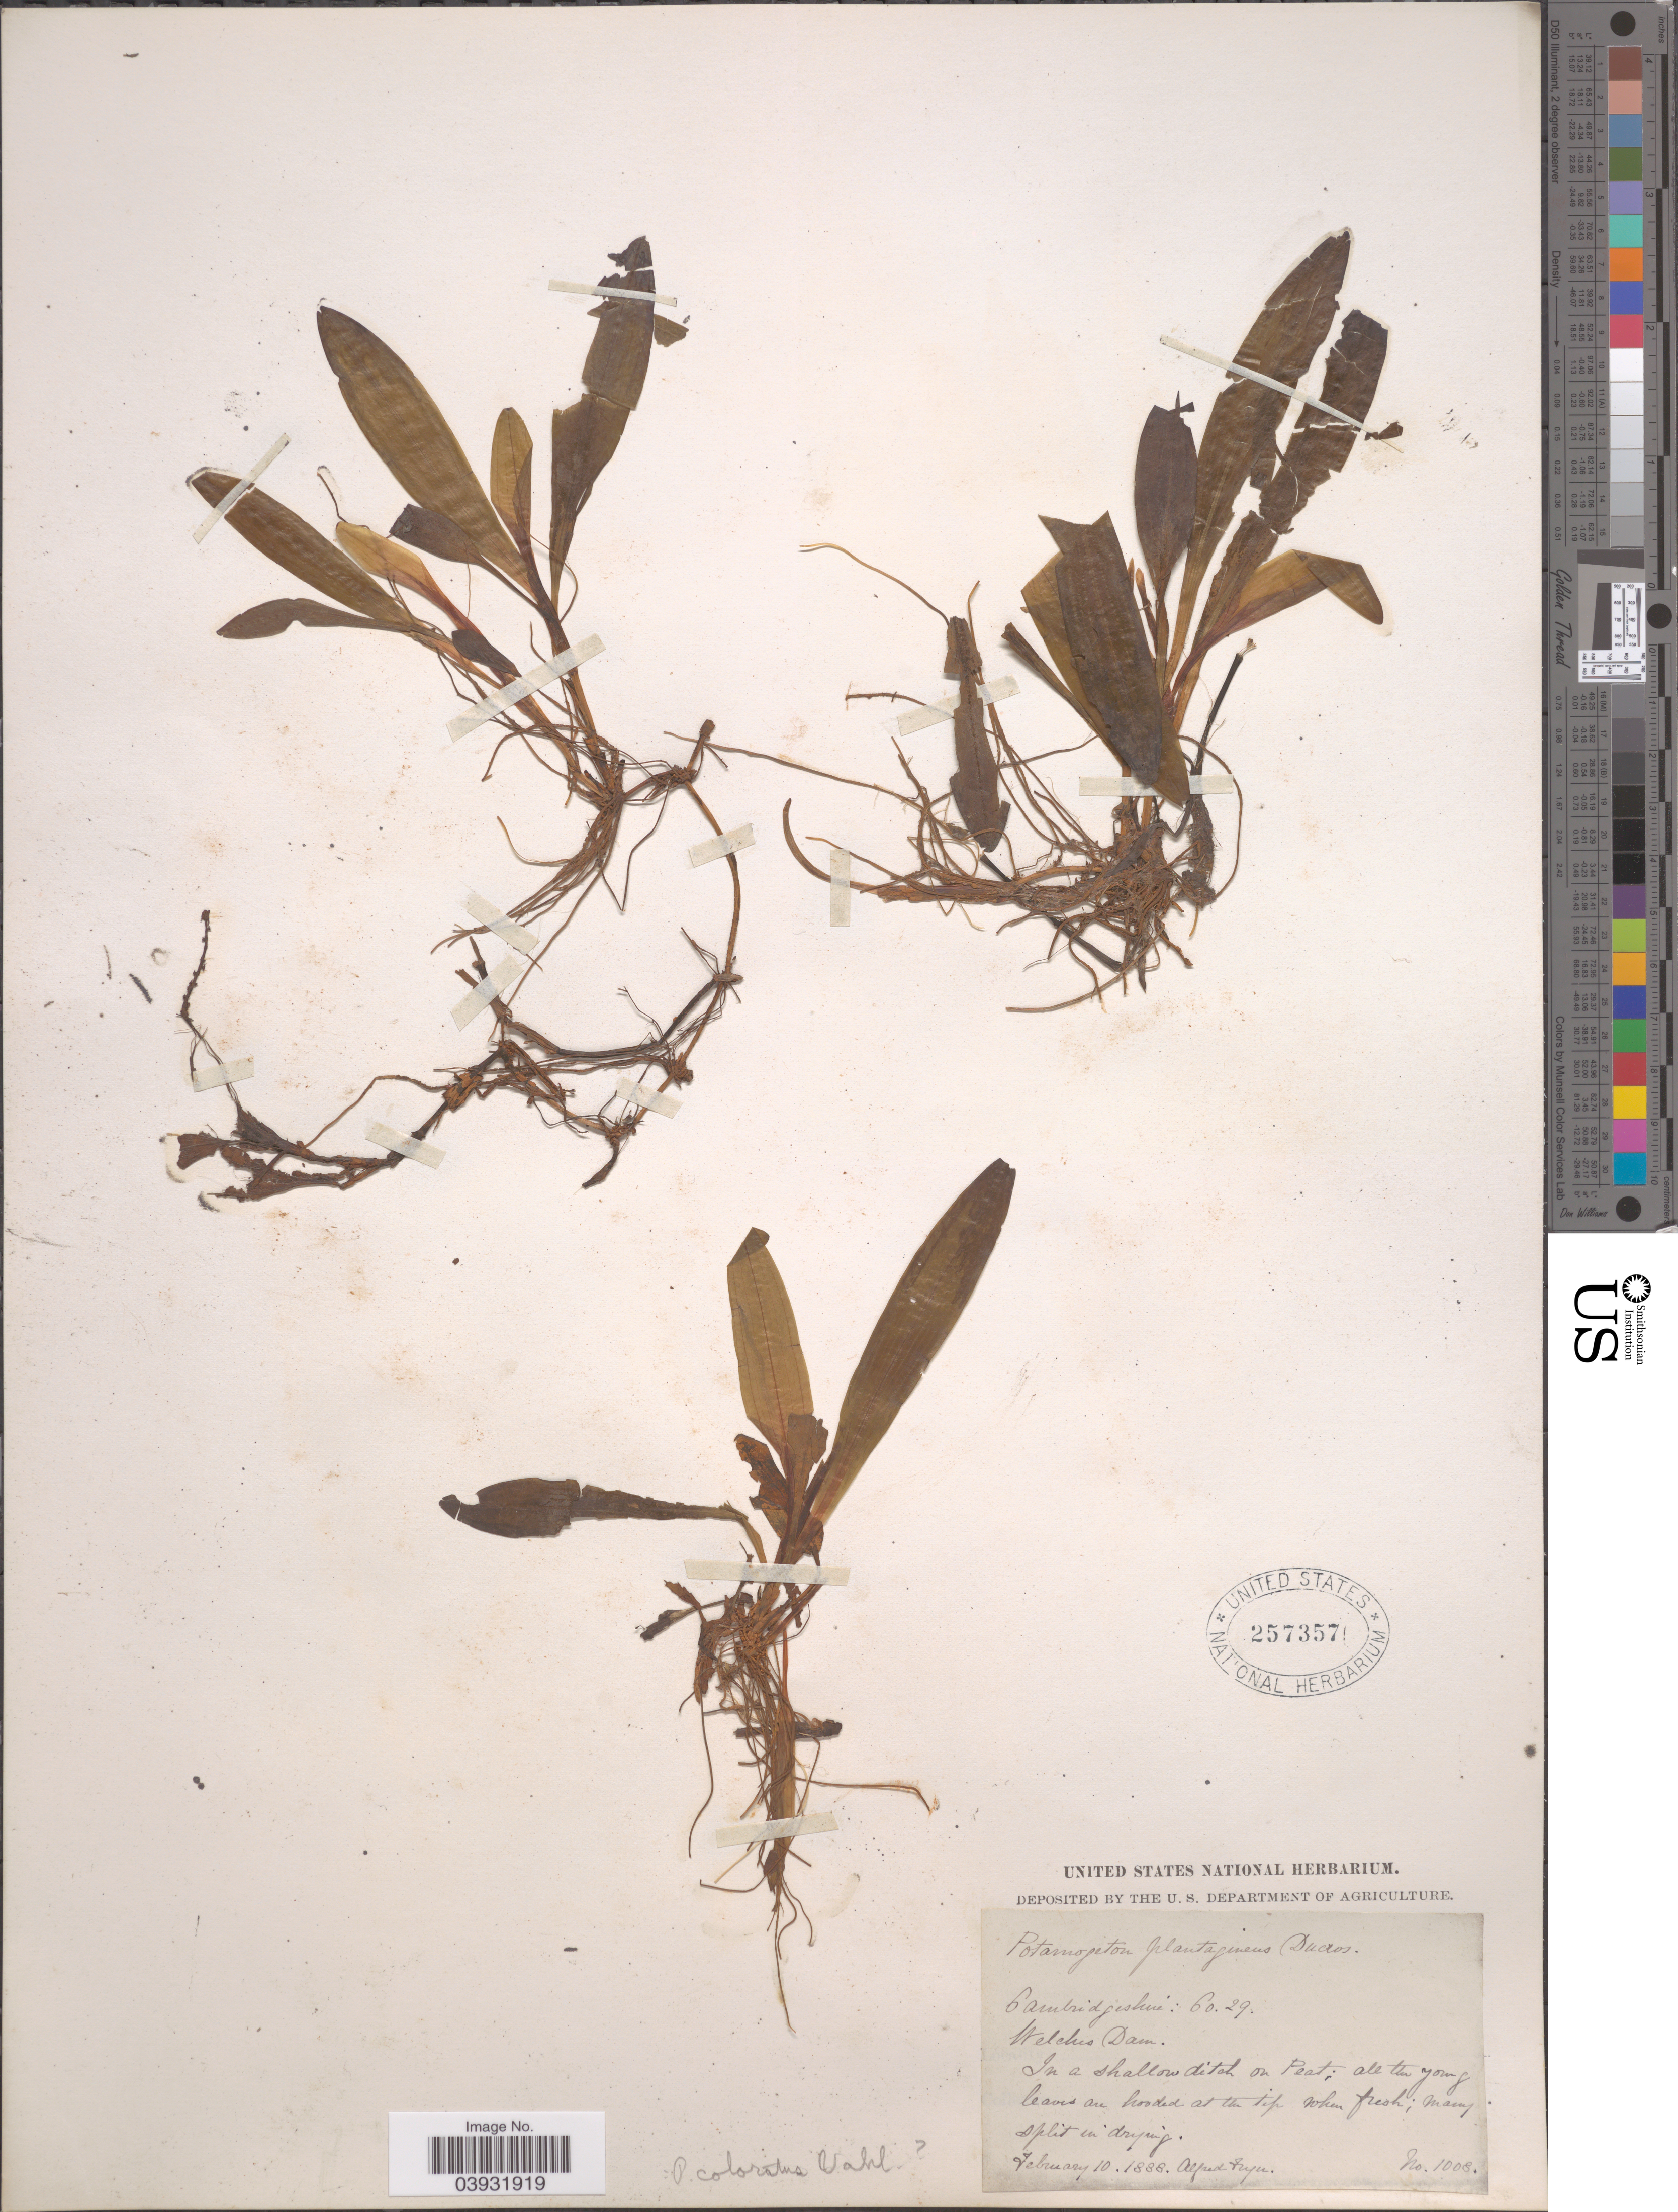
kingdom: Plantae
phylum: Tracheophyta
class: Liliopsida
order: Alismatales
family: Potamogetonaceae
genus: Potamogeton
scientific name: Potamogeton coloratus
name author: Hagstr.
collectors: A. Fryer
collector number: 1008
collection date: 1888-02-10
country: United Kingdom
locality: Nelches Dam. In a shallow ditch on Peat.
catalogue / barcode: US 257357